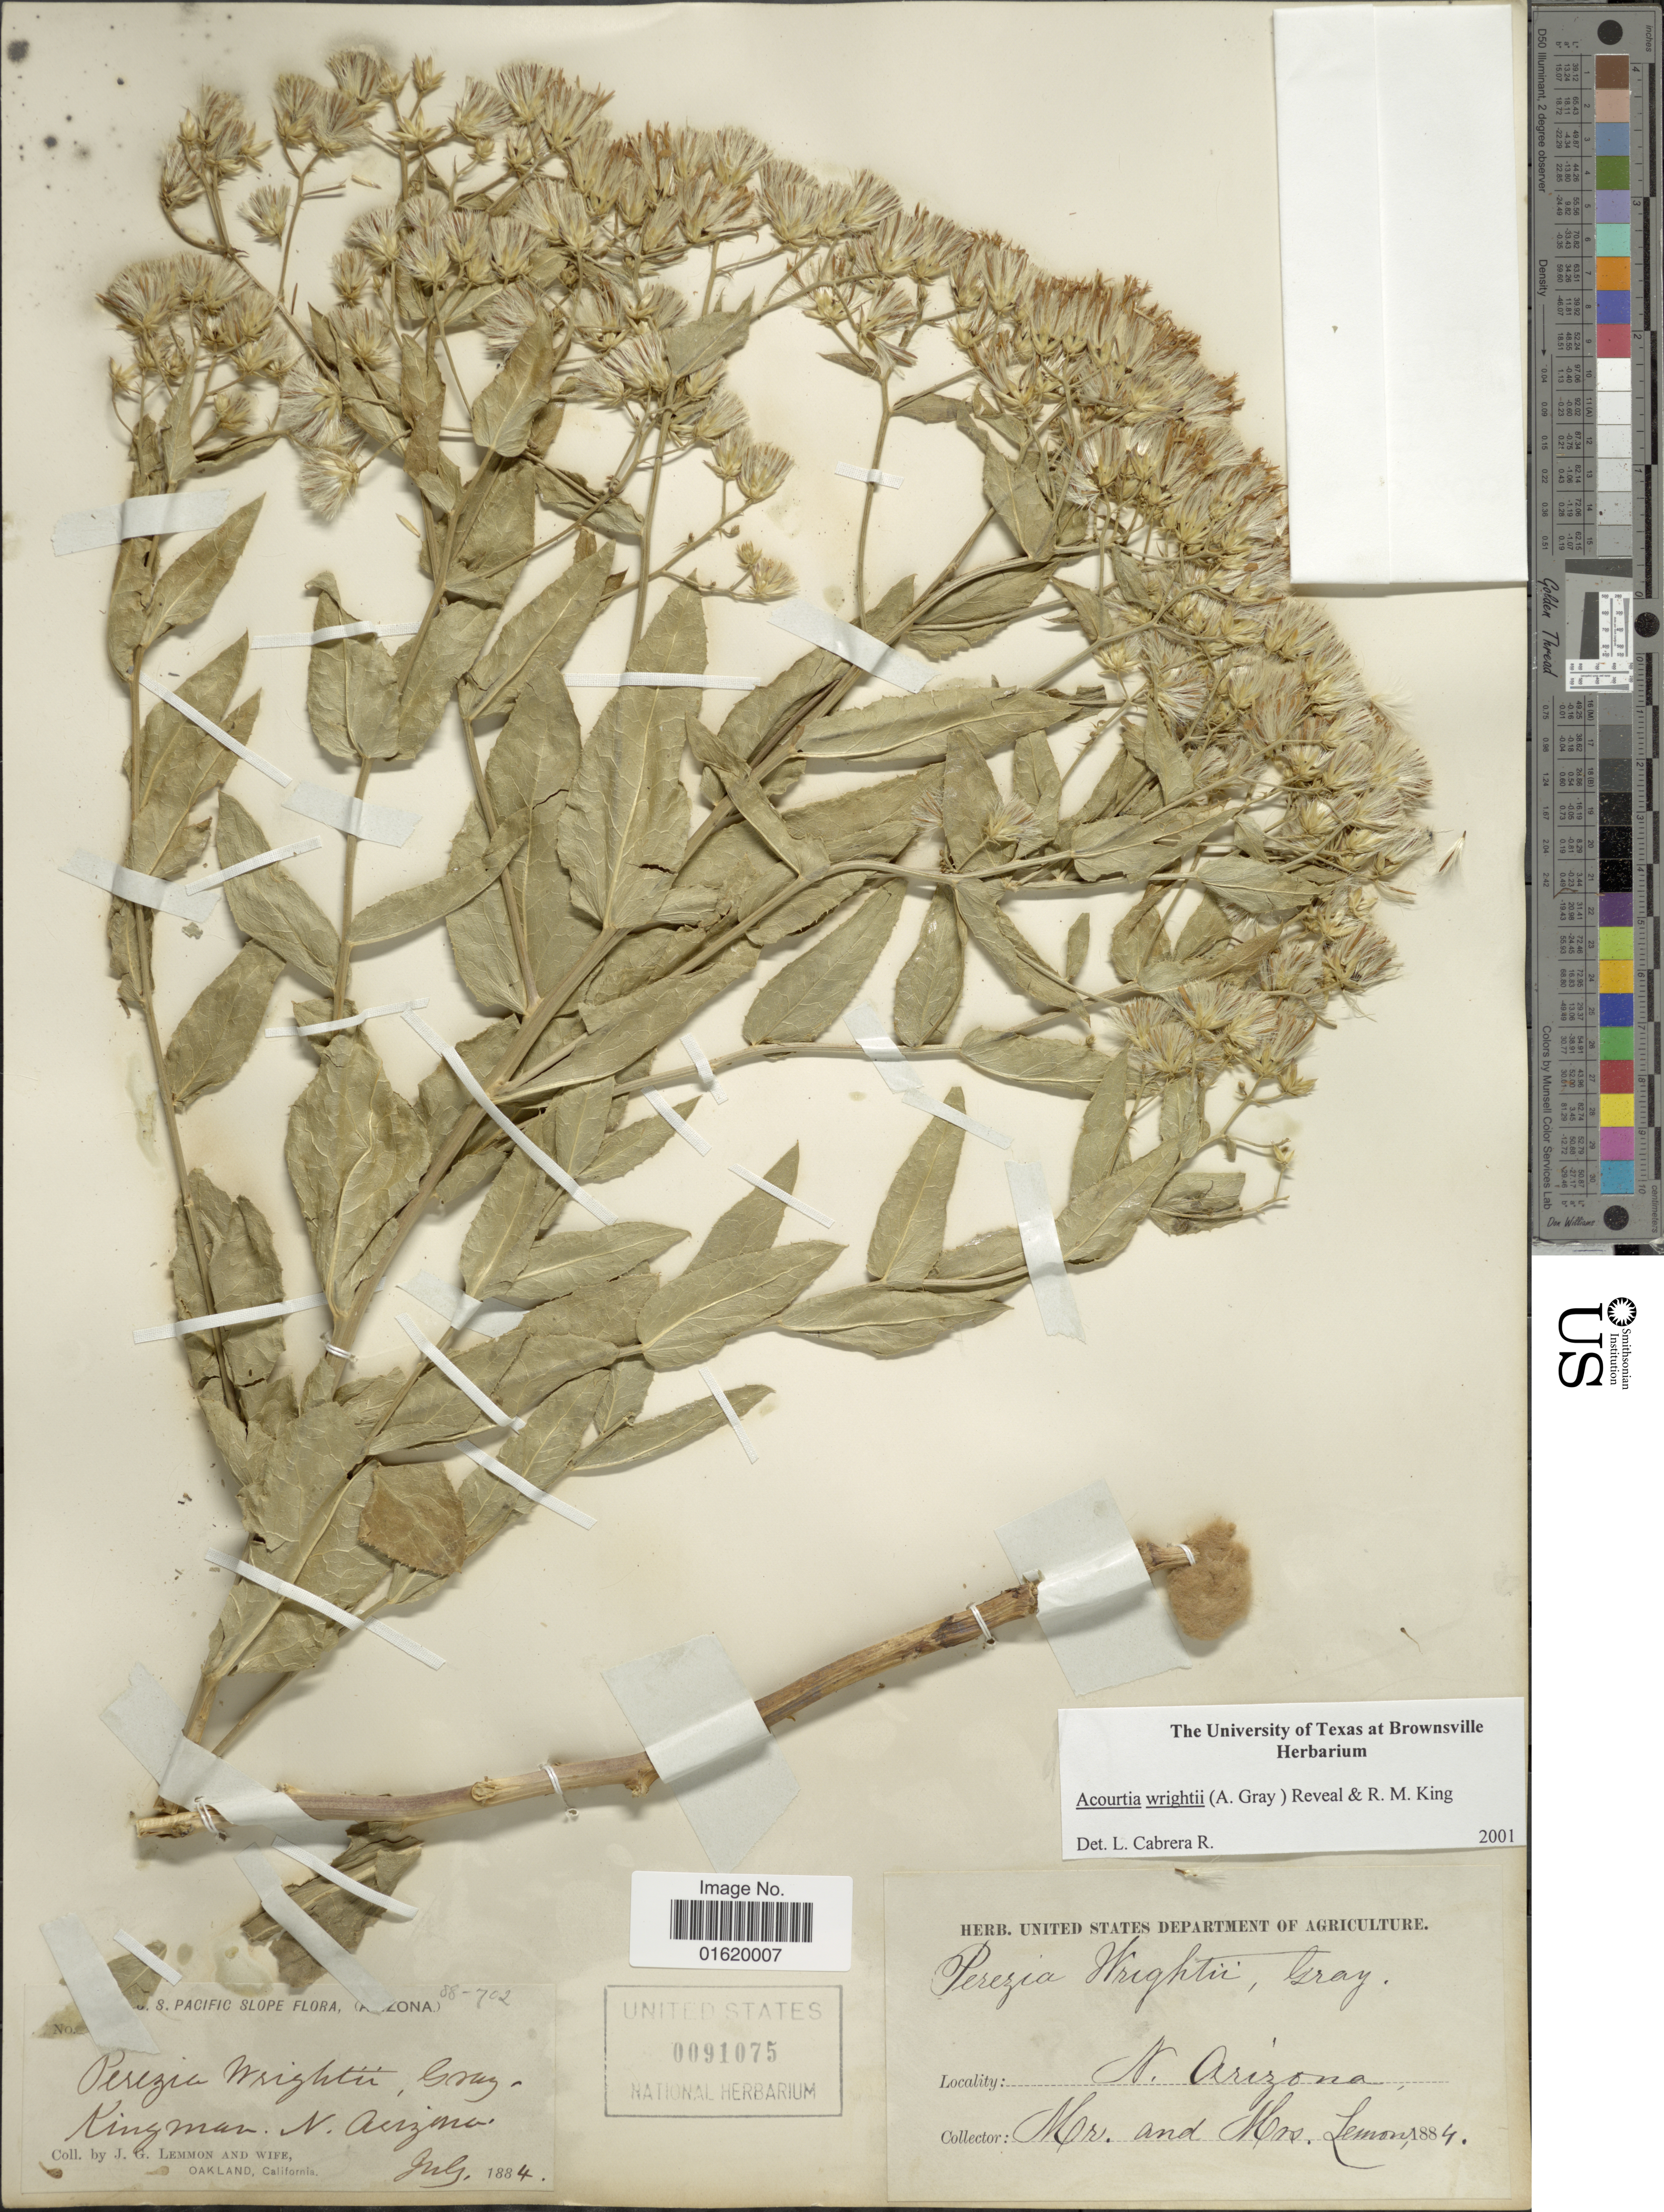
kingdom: Plantae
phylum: Tracheophyta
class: Magnoliopsida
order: Asterales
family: Asteraceae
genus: Acourtia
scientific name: Acourtia wrightii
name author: (A. Gray) Reveal & R.M. King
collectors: Lémon & Lémon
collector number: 88-702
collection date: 1884-07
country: United States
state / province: Arizona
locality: Kingman, N. Arizona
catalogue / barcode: US 91075